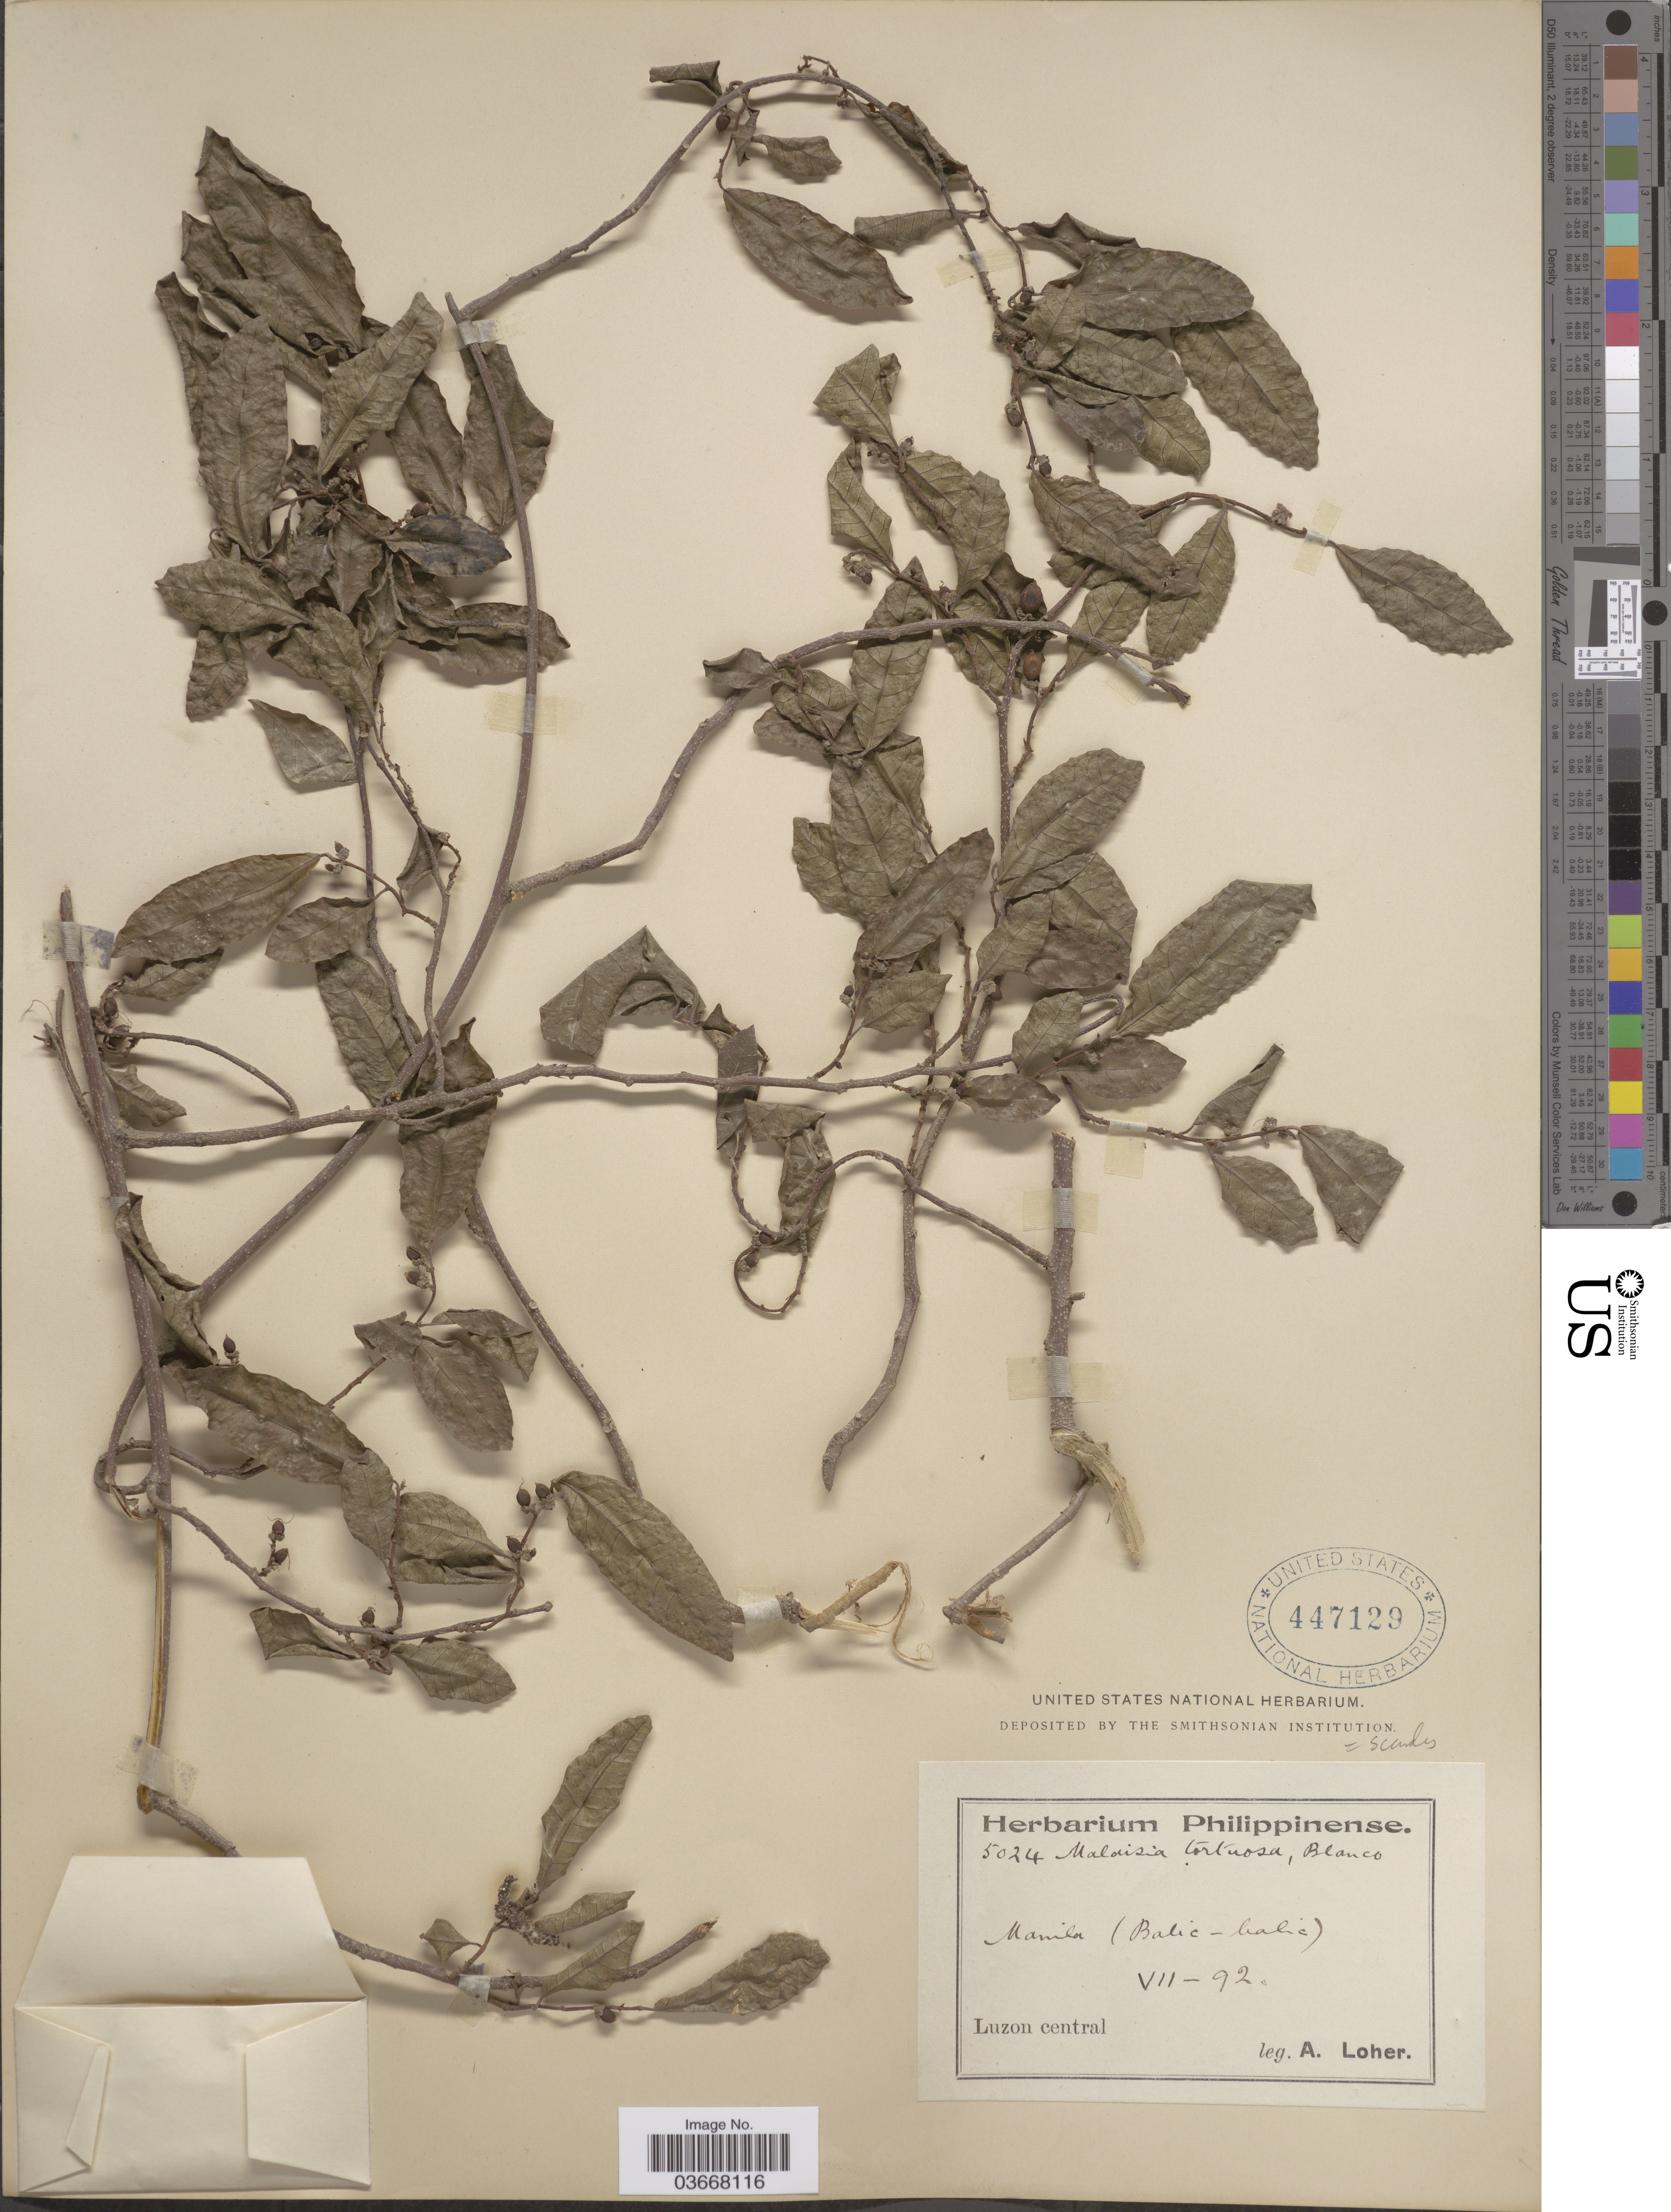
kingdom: Plantae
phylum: Tracheophyta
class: Magnoliopsida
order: Rosales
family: Moraceae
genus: Malaisia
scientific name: Malaisia scandens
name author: (Lour.) Planch.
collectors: A. Loher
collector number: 5024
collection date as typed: Transcribed d/m/y: /7/92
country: Philippines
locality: Manila (Balic-balic). Luzon central.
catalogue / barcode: US 447129